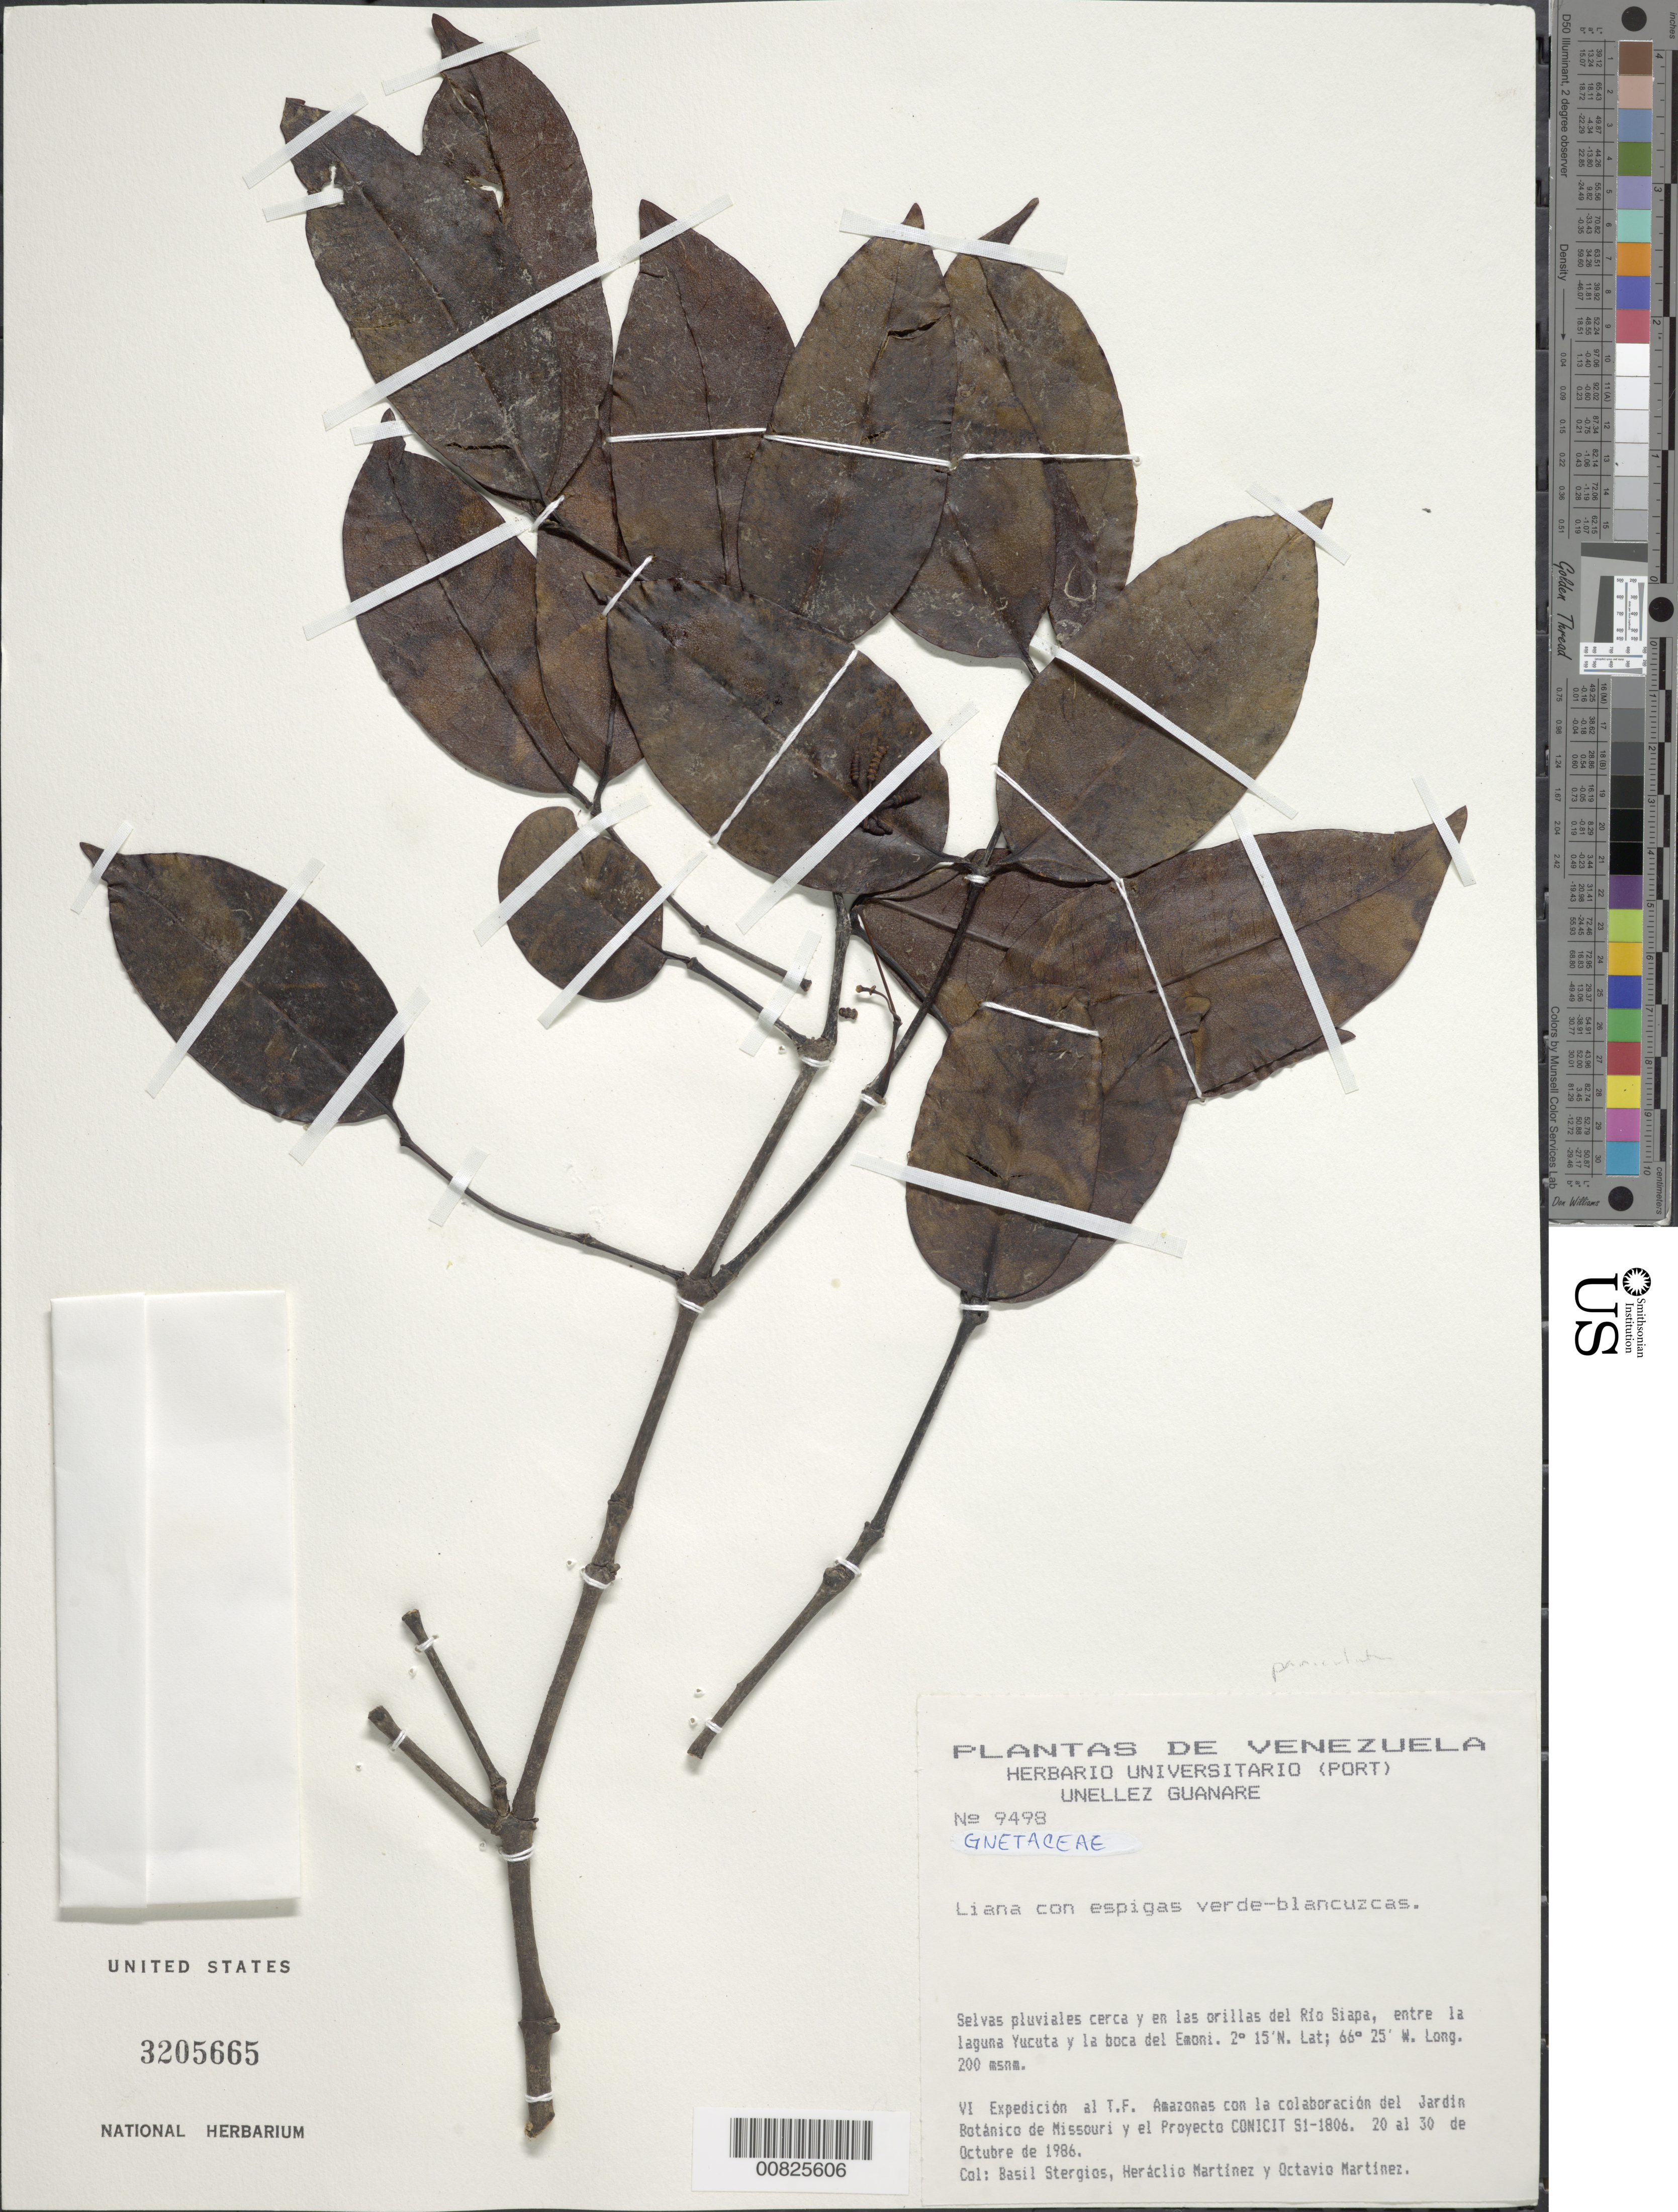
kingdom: Plantae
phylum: Tracheophyta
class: Gnetopsida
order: Gnetales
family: Gnetaceae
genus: Gnetum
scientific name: Gnetum paniculatum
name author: Spruce ex Benth.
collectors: B. G. Stergios, H. Martinez & O. Martínez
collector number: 9498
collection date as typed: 20-Oct-86 to 30-Oct-86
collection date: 1986-10-20/1986-10-30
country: Venezuela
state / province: Amazonas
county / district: Río Negro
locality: Río Siapa, entre la laguna Yucuta y la boca del Emoni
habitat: Selvas pluviales cerca y en las orillas del río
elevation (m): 200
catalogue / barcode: US 3205665